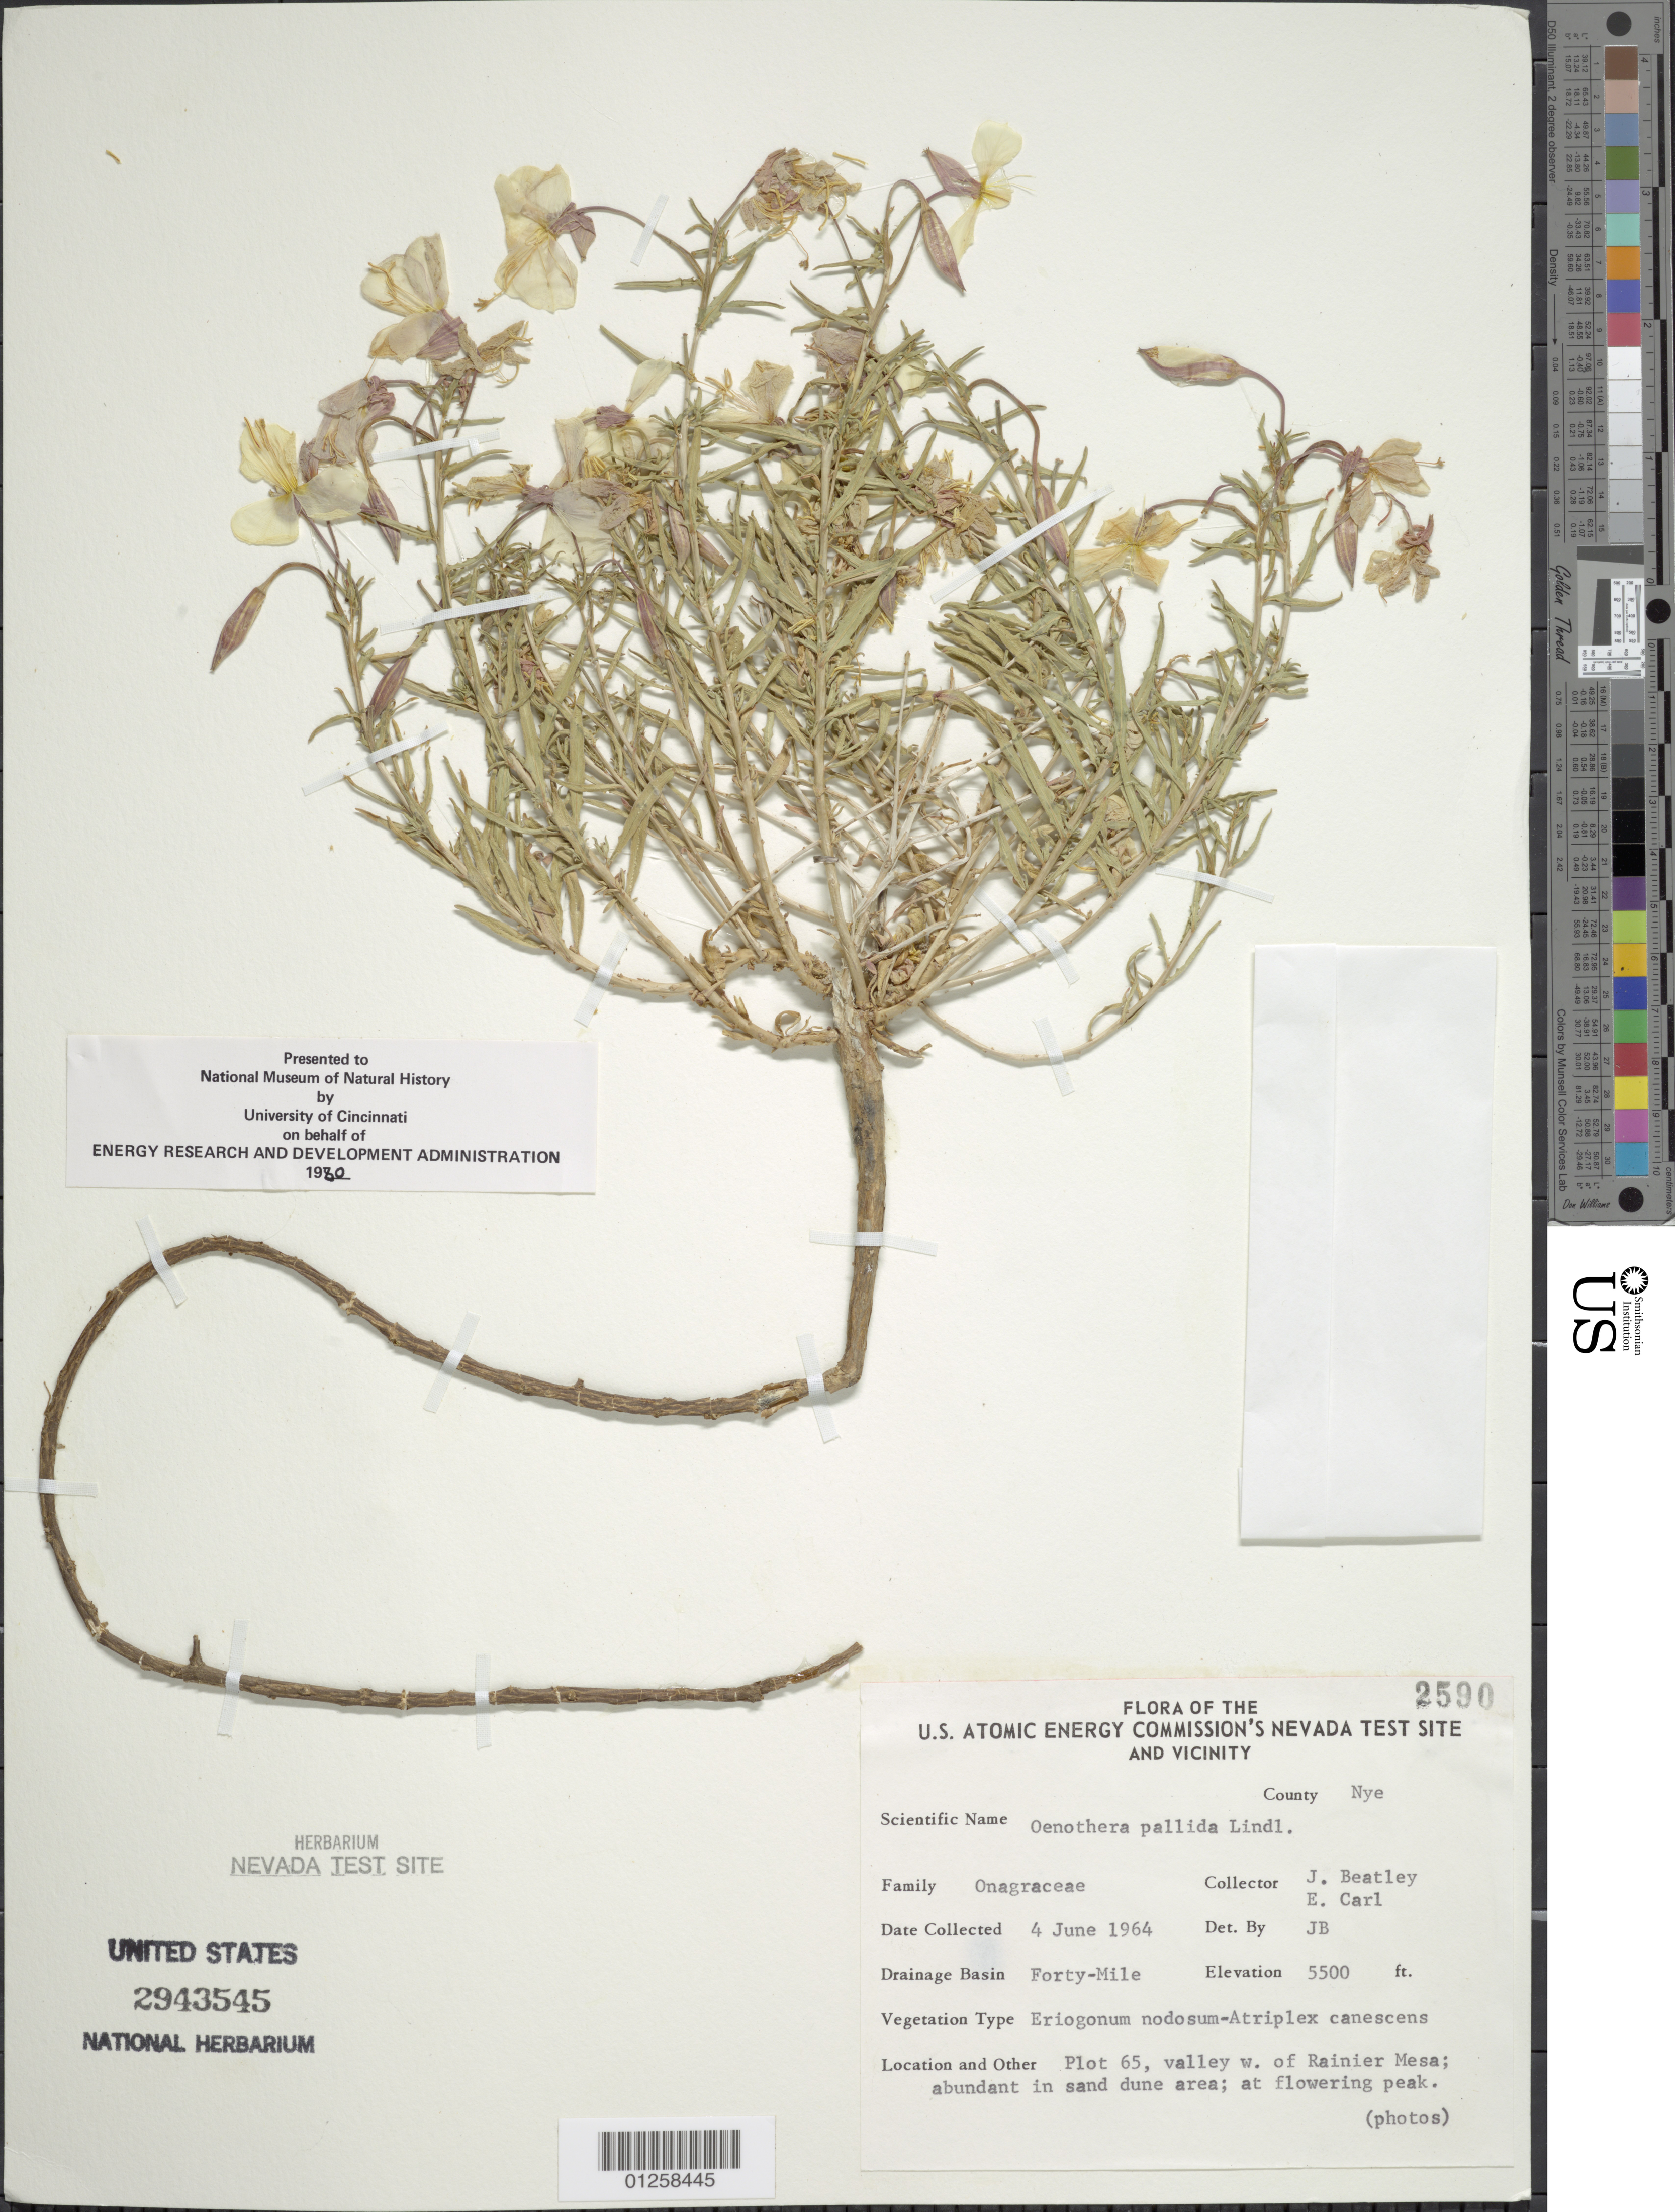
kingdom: Plantae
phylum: Tracheophyta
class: Magnoliopsida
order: Myrtales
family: Onagraceae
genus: Oenothera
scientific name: Oenothera pallida subsp. pallida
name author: Lindl.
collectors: J. C. Beatley & E. Carl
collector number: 2590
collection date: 1964-06-04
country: United States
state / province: Nevada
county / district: Nye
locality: Plot 65, valley w. of Rainier Mesa.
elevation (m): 1676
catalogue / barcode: US 2943545